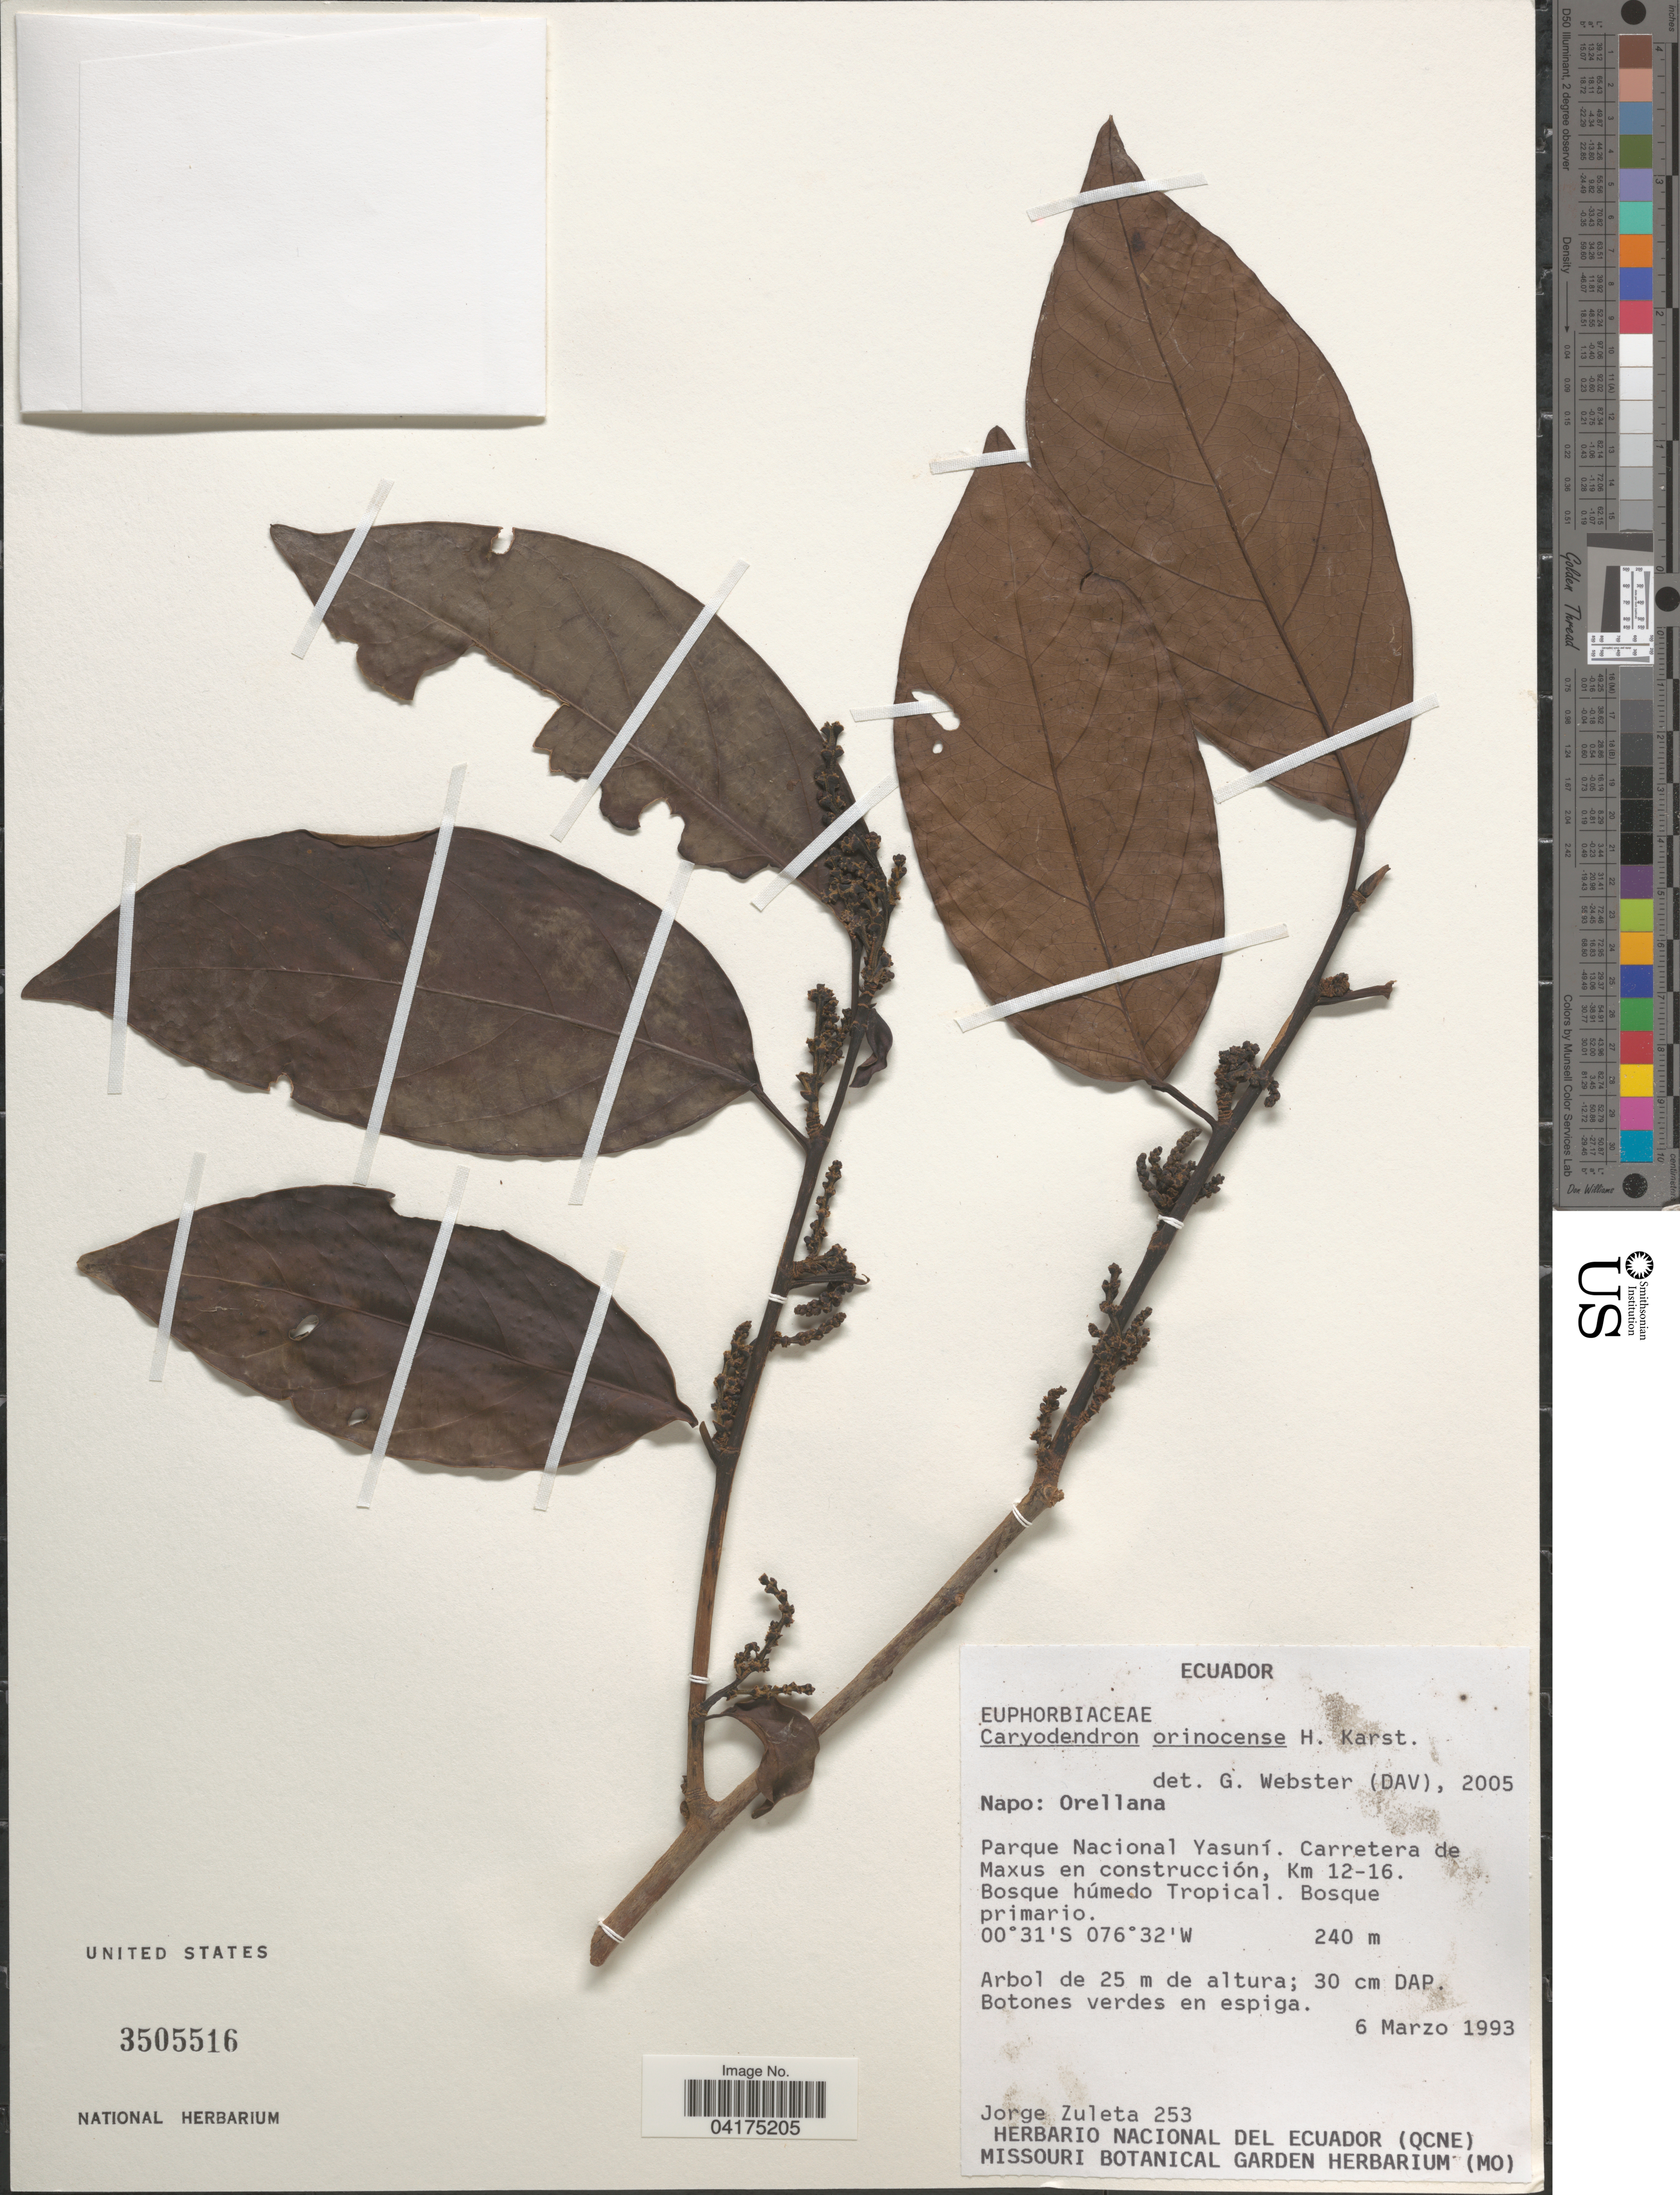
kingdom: Plantae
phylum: Tracheophyta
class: Magnoliopsida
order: Malpighiales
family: Euphorbiaceae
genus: Caryodendron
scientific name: Caryodendron orinocense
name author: H. Karst.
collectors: J. Zuleta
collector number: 253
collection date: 1993-03-06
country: Ecuador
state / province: Napo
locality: Orellana. Parque Nacional Yasuní. Carretera de Maxus en construción, Km 12-16.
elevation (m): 240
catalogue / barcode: US 3505516